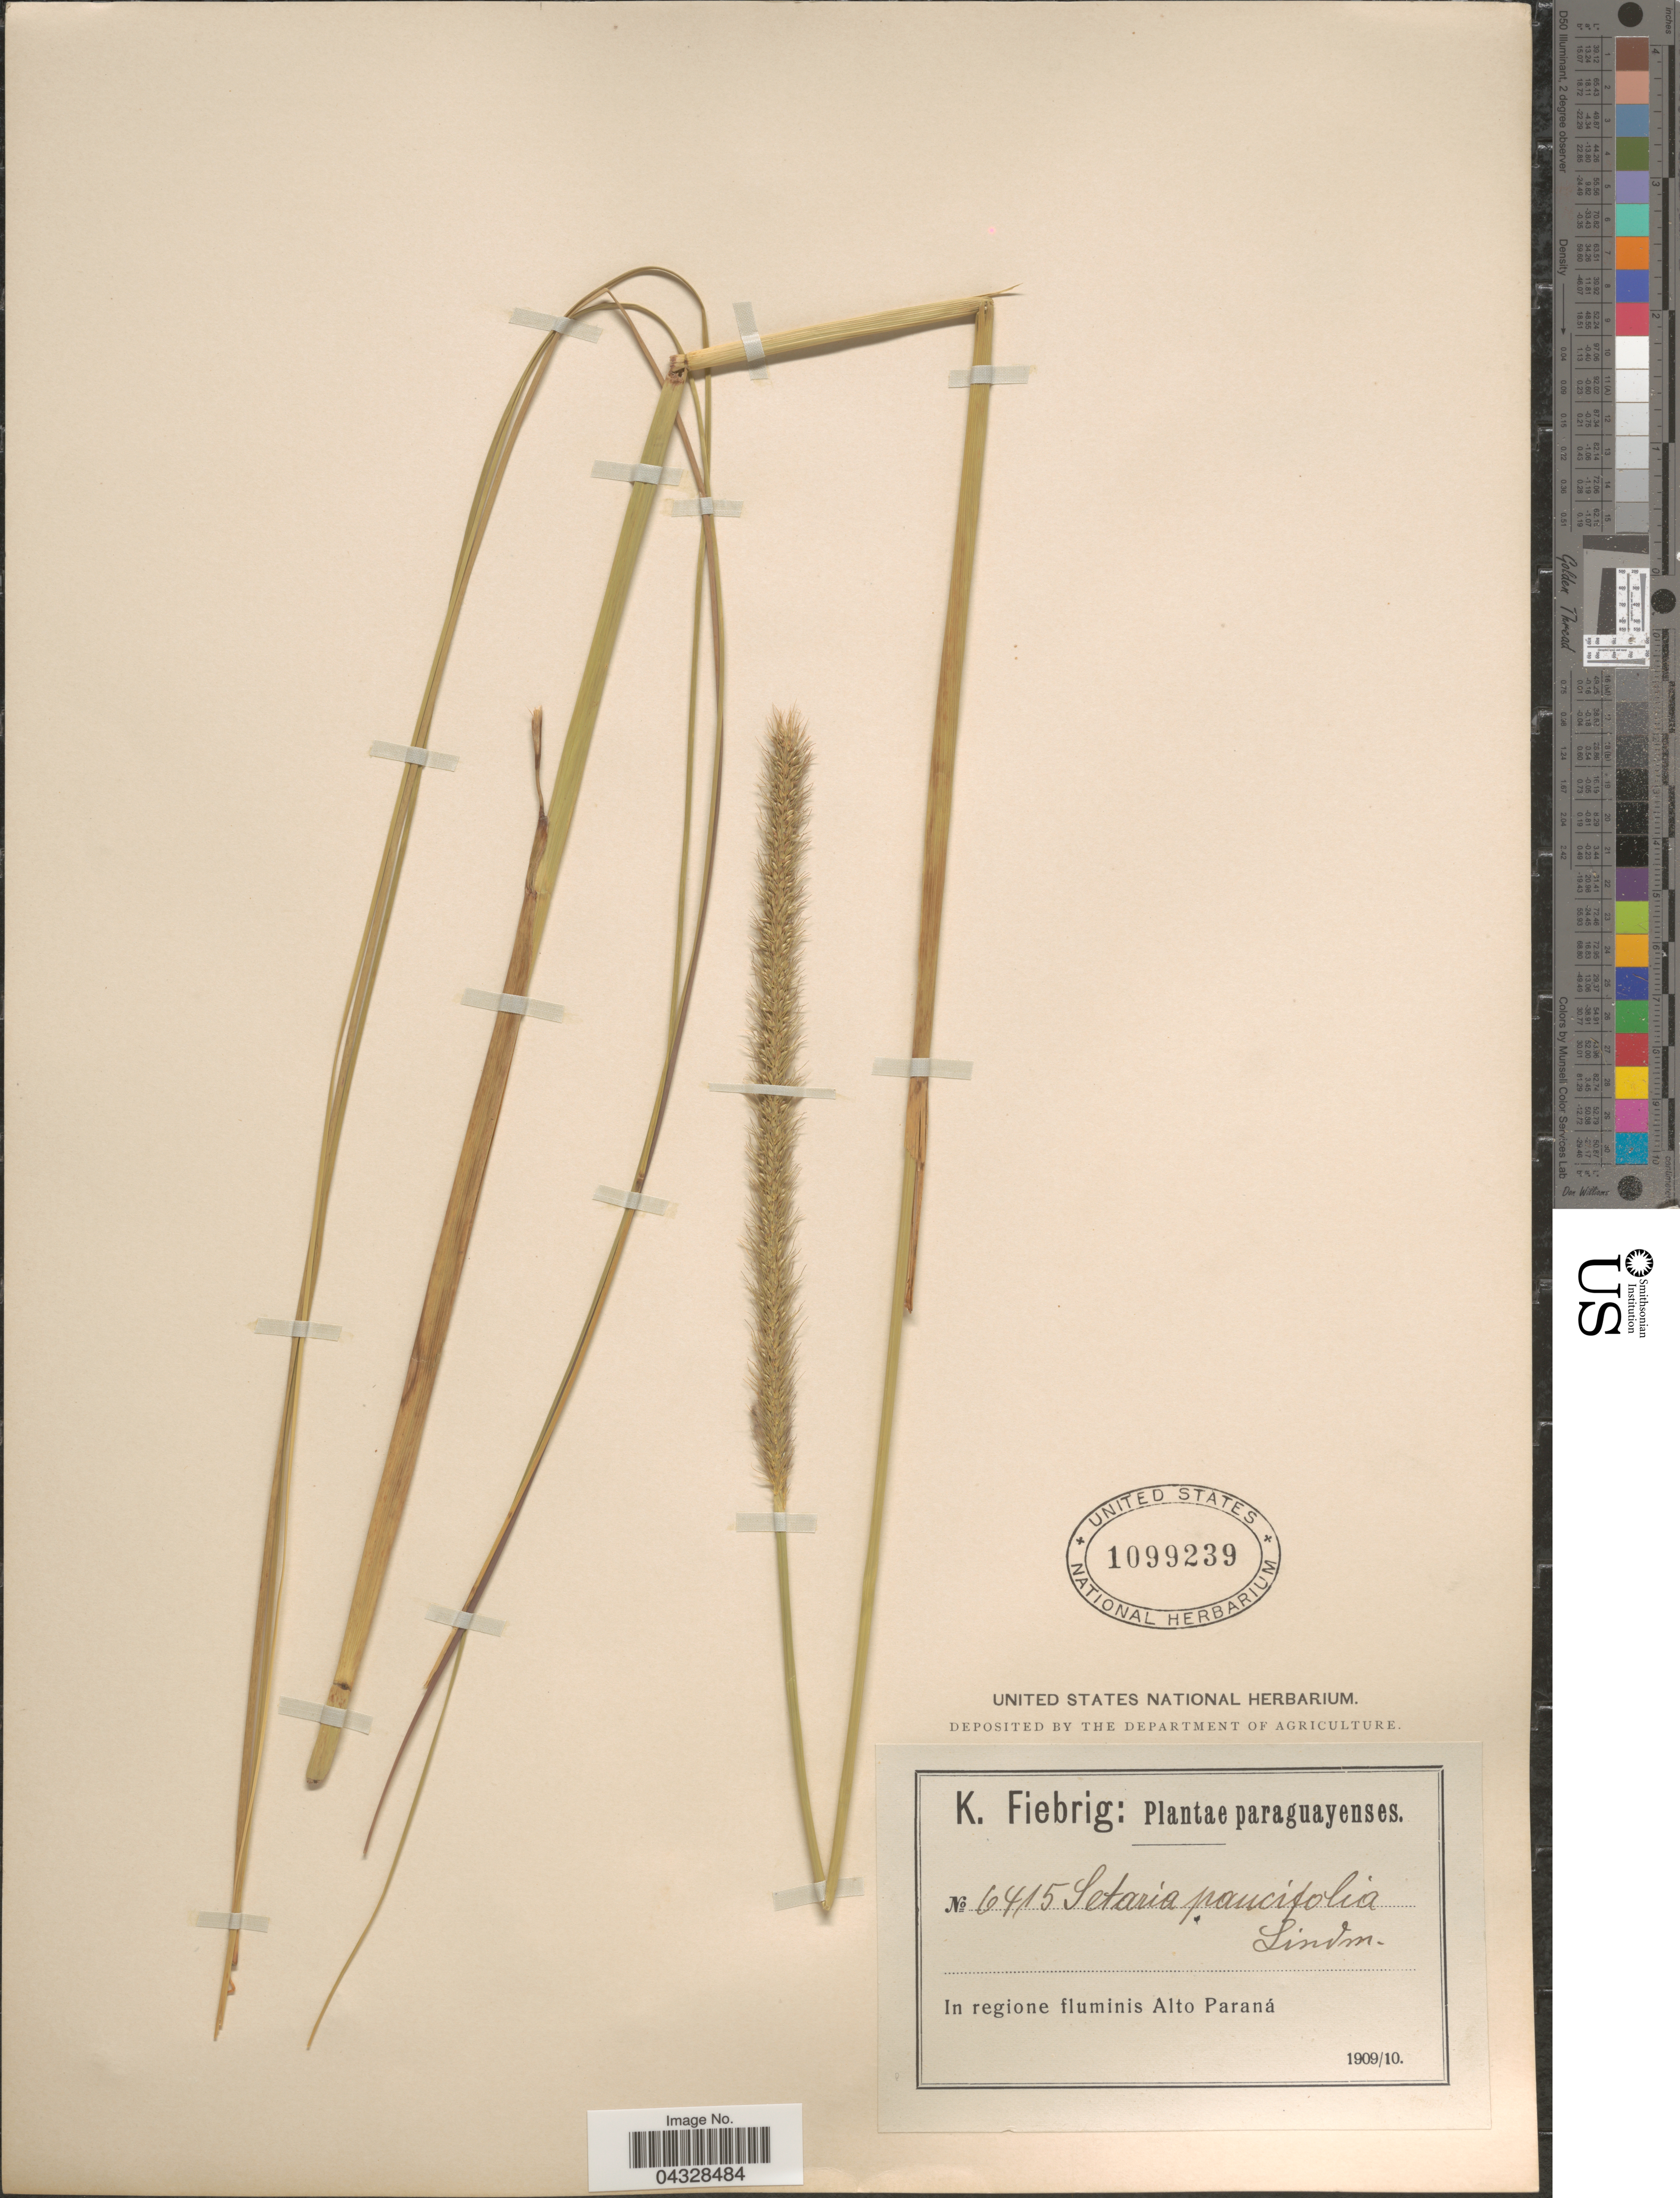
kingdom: Plantae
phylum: Tracheophyta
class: Liliopsida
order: Poales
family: Poaceae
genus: Setaria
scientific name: Setaria paucifolia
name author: (Morong) Lindm.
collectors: K. Fiebrig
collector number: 6415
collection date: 1909/1910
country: Paraguay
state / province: Alto Parana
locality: In regione fluminis Alto Paraná.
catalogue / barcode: US 1099239